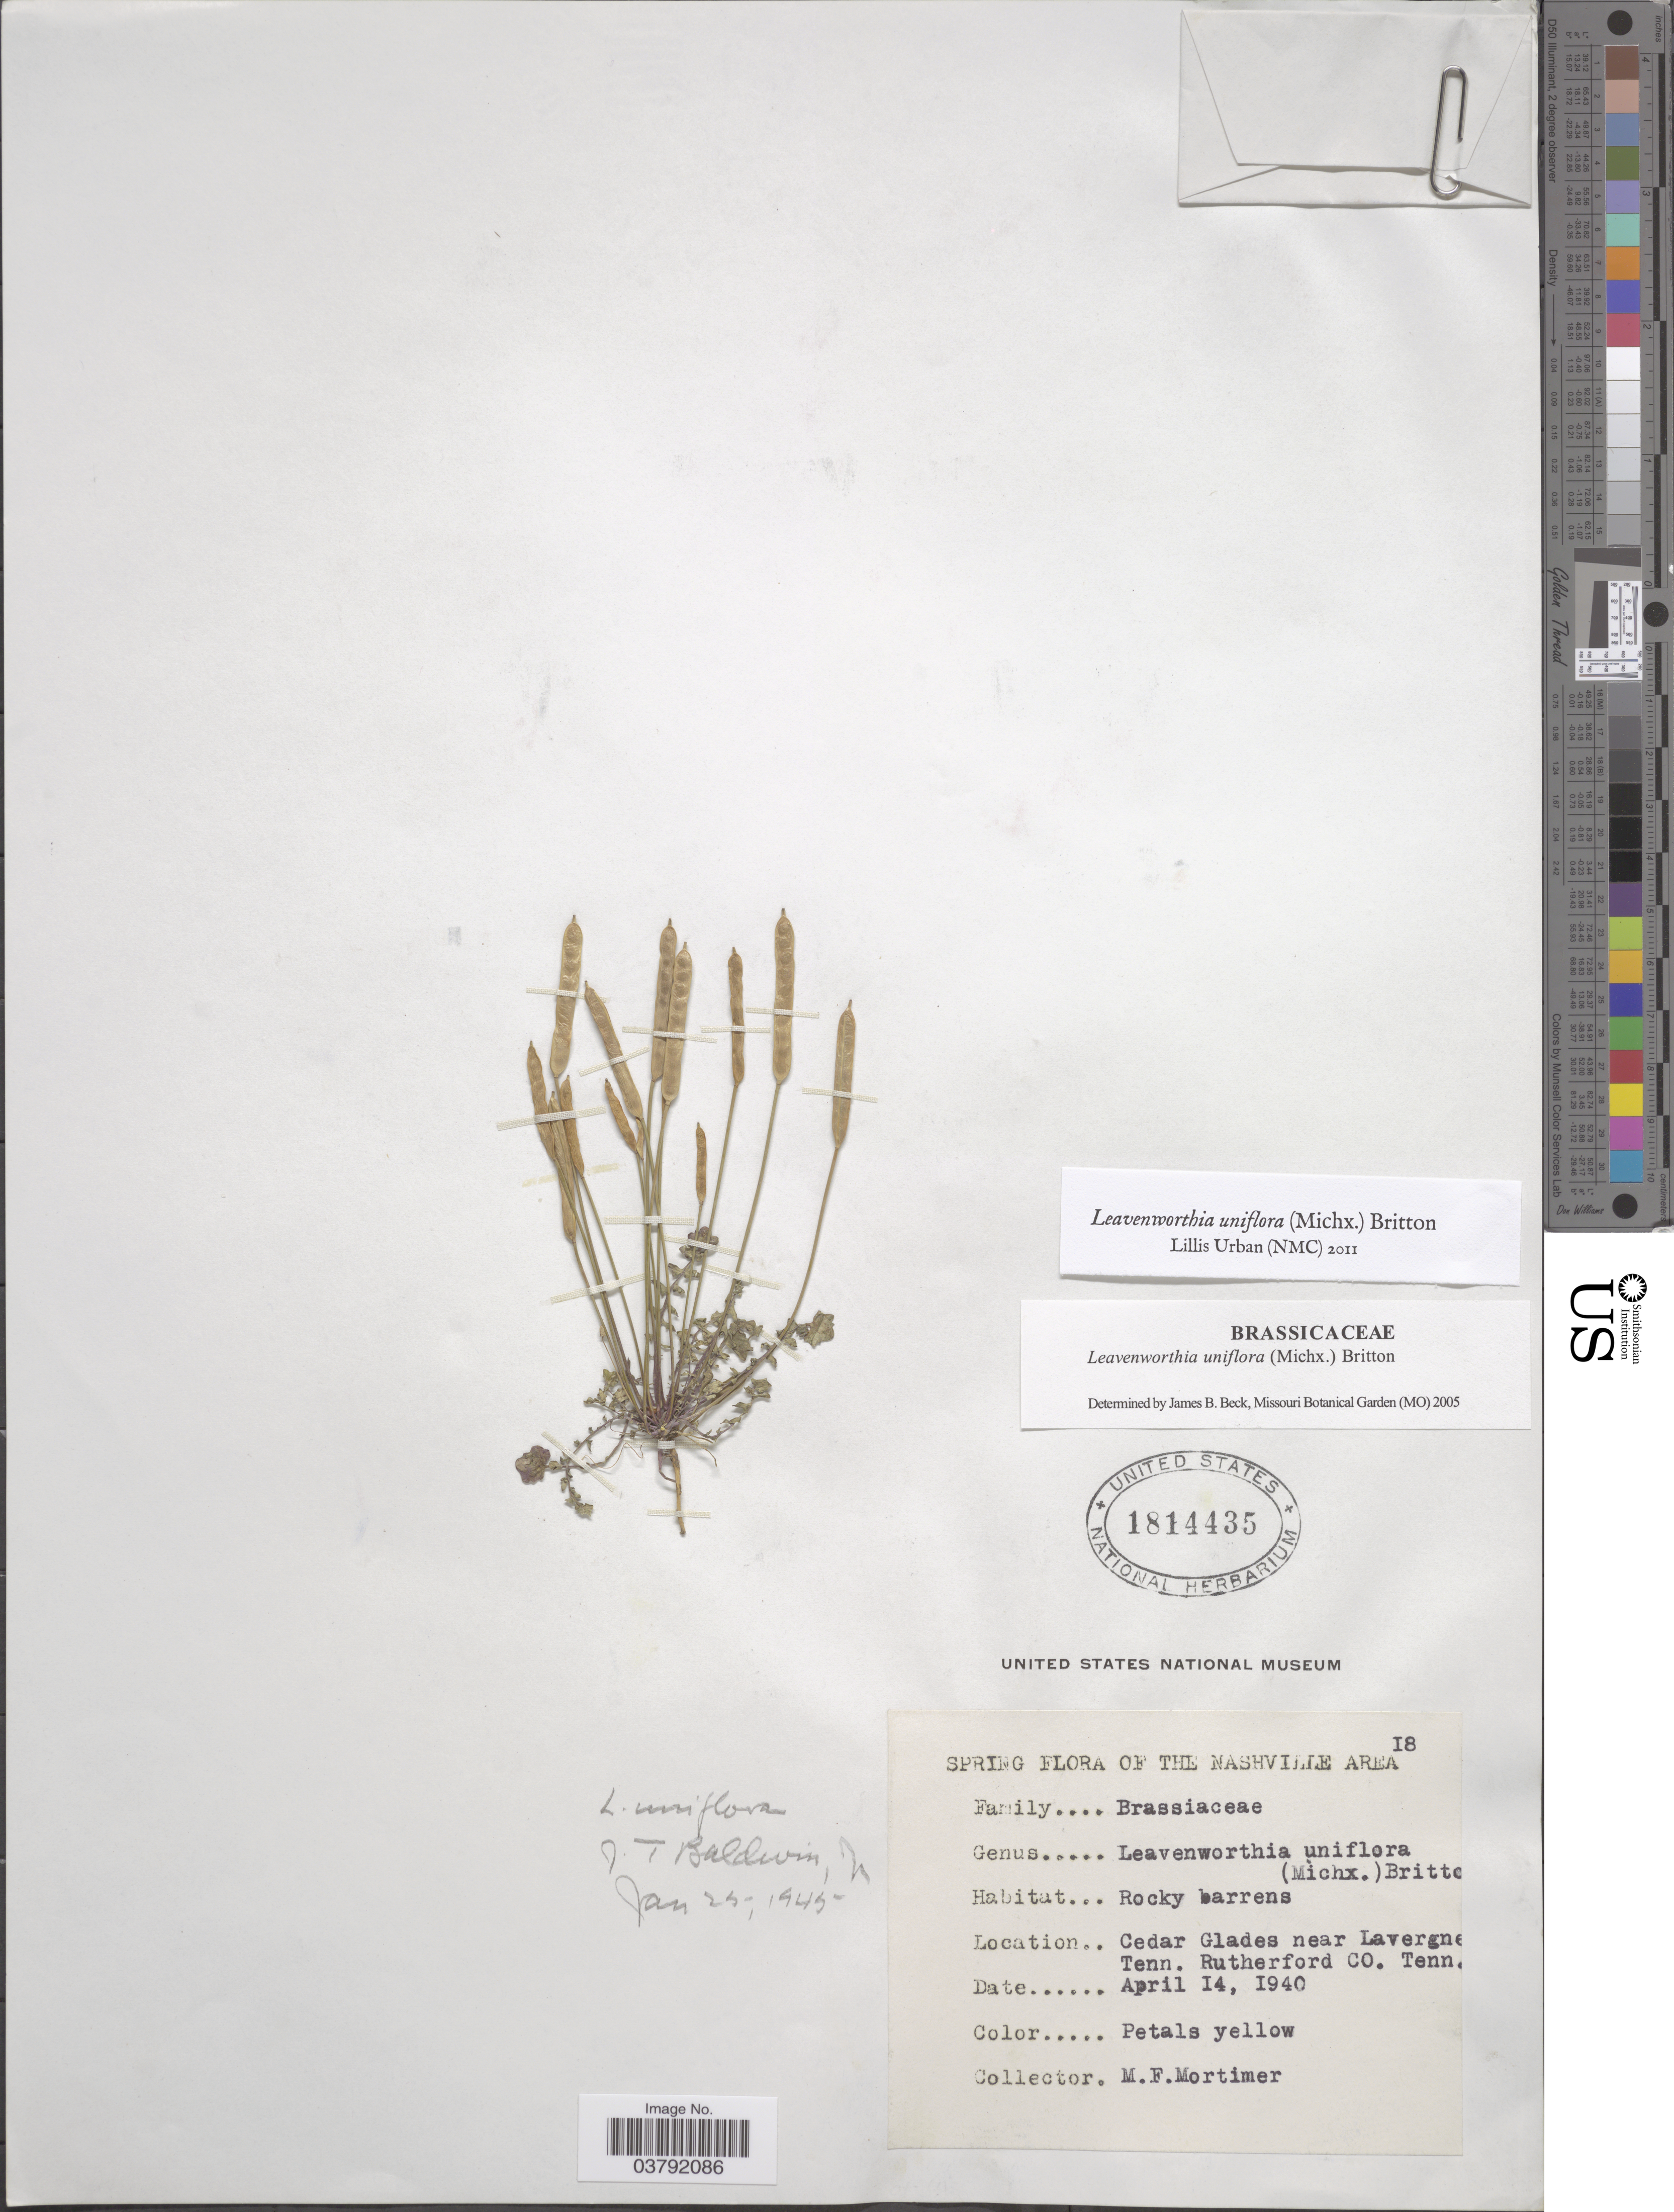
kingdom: Plantae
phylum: Tracheophyta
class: Magnoliopsida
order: Brassicales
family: Brassicaceae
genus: Leavenworthia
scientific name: Leavenworthia uniflora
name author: (Michx.) Britton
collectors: M. Mortimer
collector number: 18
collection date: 1940-04-14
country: United States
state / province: Tennessee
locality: Nashville Area. Cedar Glades near Lavergne Tenn. Rutherford Co.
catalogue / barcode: US 1814435